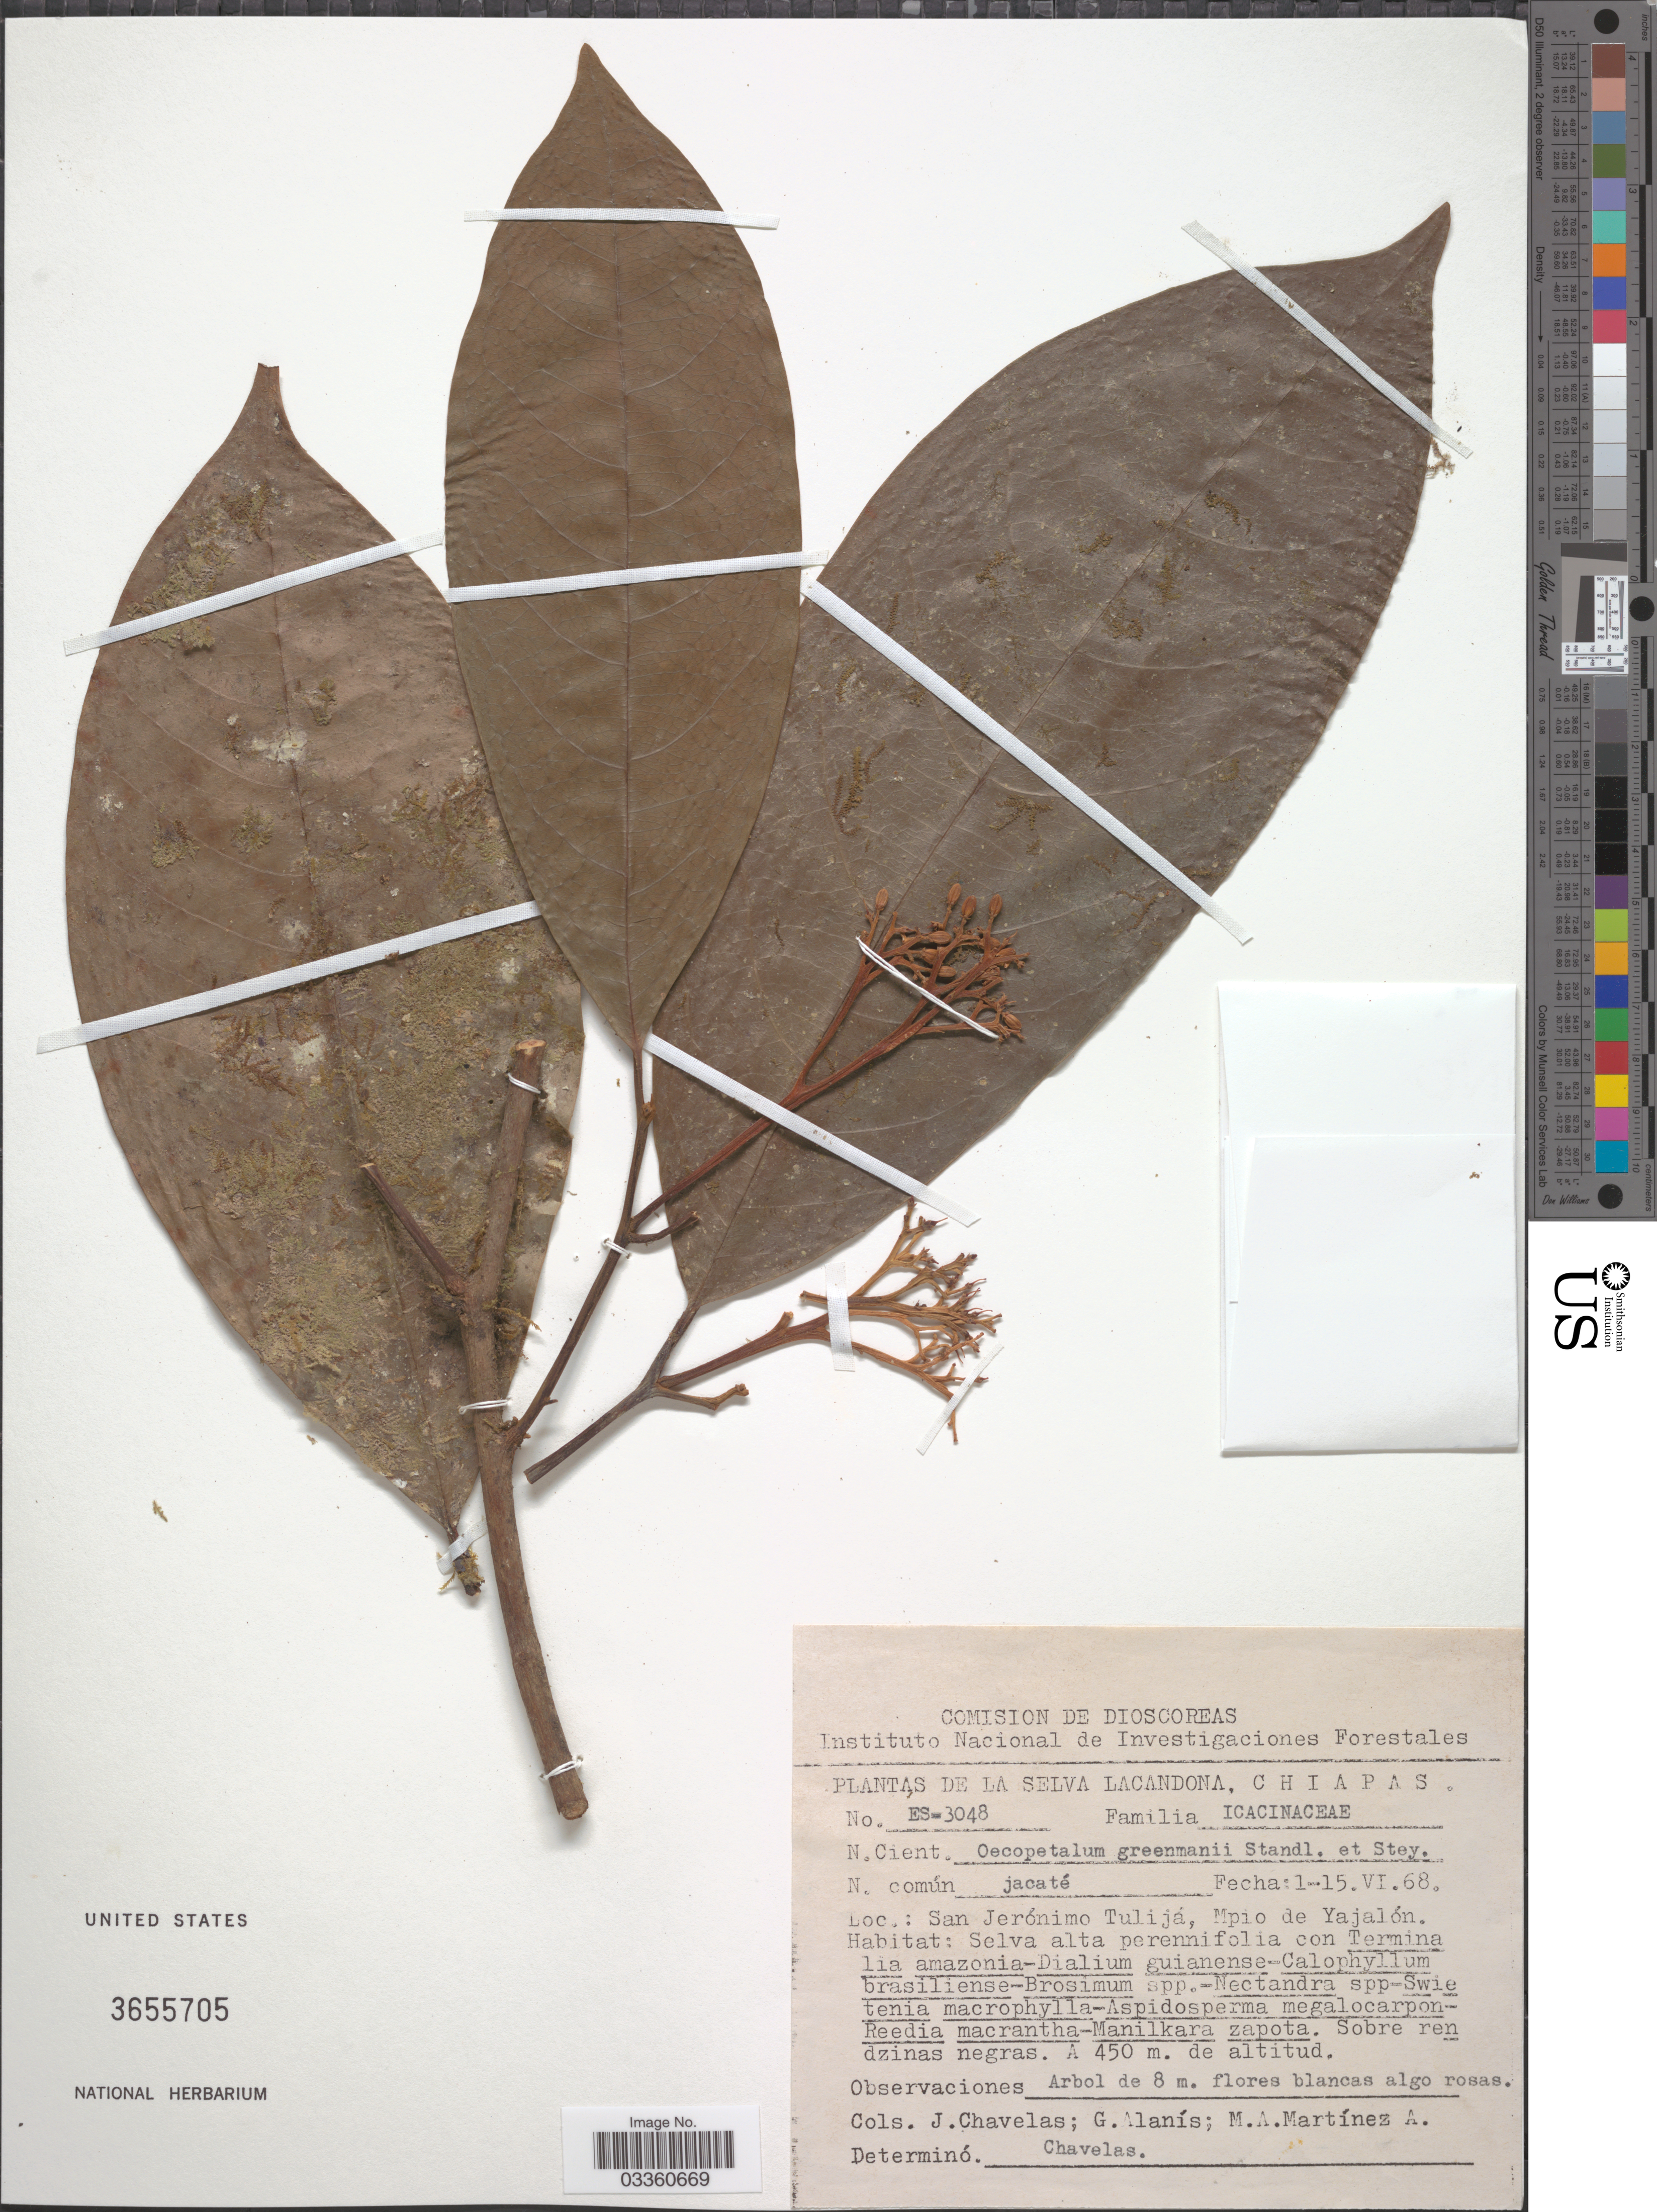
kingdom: Plantae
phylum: Tracheophyta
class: Magnoliopsida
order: Metteniusales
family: Metteniusaceae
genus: Oecopetalum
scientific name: Oecopetalum greenmanii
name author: Standl. & Steyerm.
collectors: Chavelas, J., G. Alanis & M. A. Martínez Alfaro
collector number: ES-3048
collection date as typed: Transcribed d/m/y: 1/6/68 to 15/6/68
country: Mexico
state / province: Chiapas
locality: De la selva Lacandona, San Jerónimo Tulija, Mpio de Yajalón.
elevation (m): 450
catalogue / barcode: US 3655705